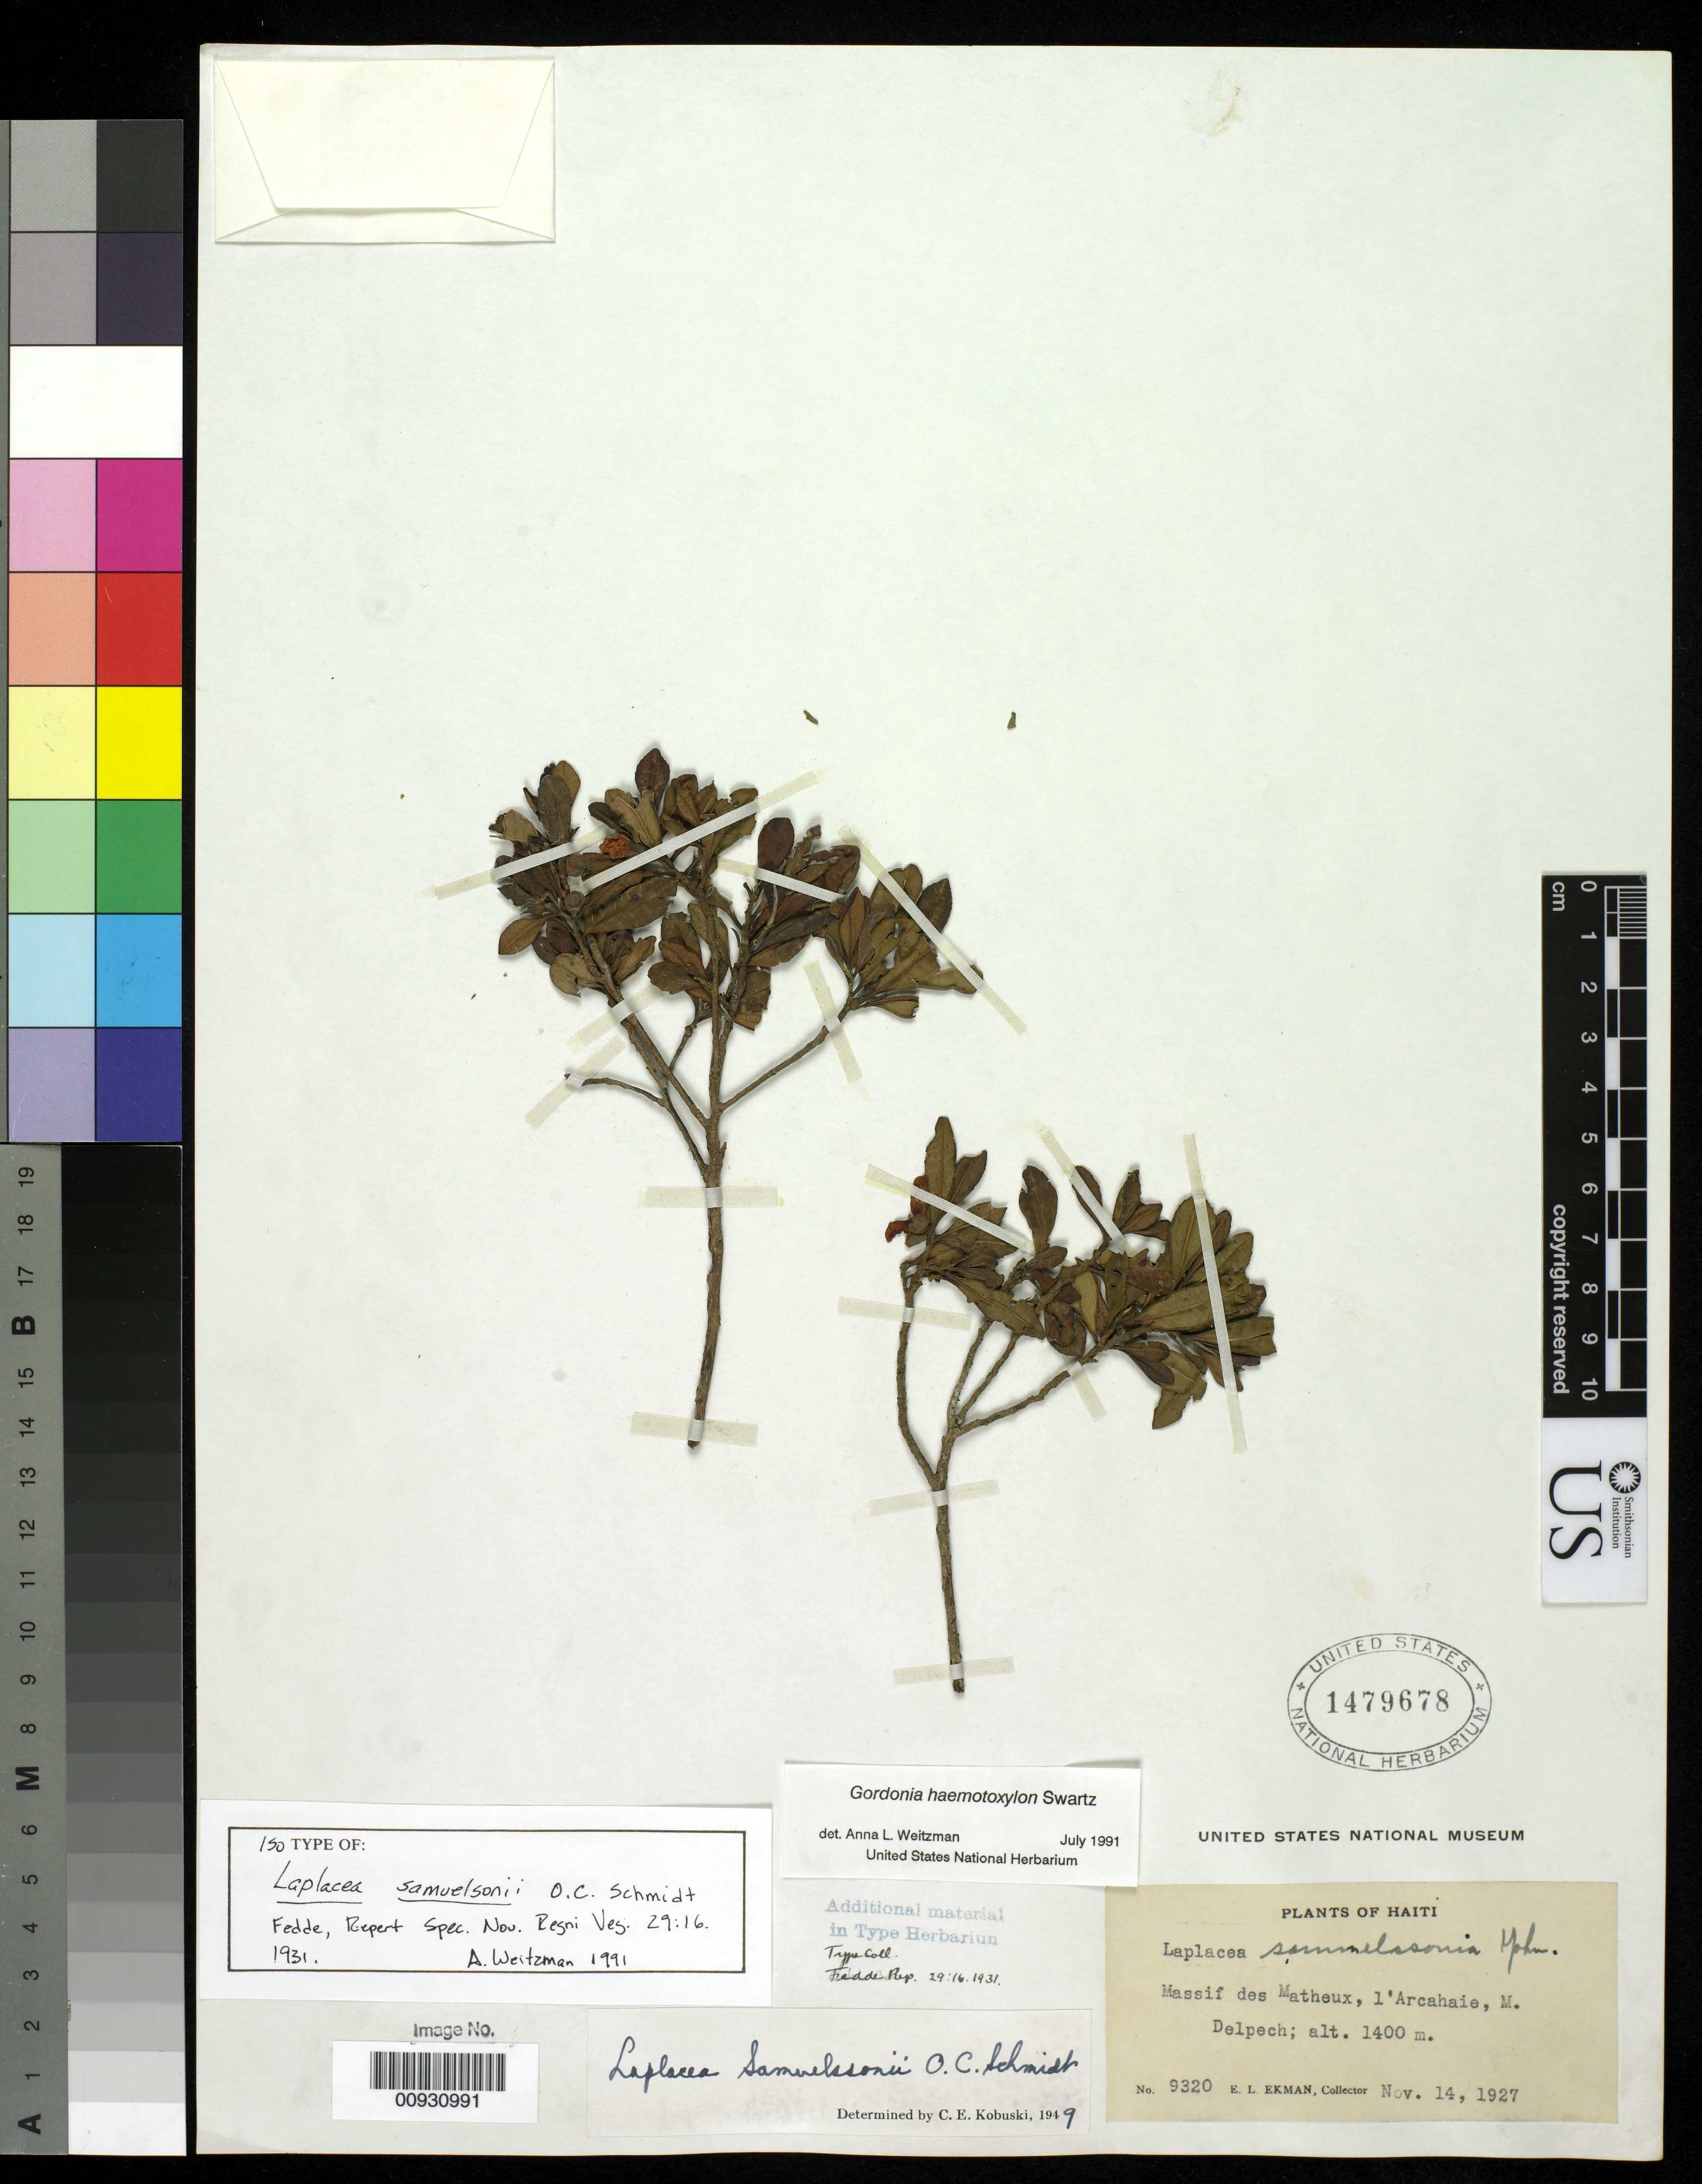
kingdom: Plantae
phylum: Tracheophyta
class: Magnoliopsida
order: Ericales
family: Theaceae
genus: Laplacea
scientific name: Laplacea samuelssonii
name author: O.C. Schmidt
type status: Isotype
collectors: E. L. Ekman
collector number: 9320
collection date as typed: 14 Nov 1927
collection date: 1927-11-14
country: Haiti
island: Hispaniola Island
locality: Massif de Matheux, l'Arcahaie, M. Delpech.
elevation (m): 1400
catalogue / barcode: US 1479678